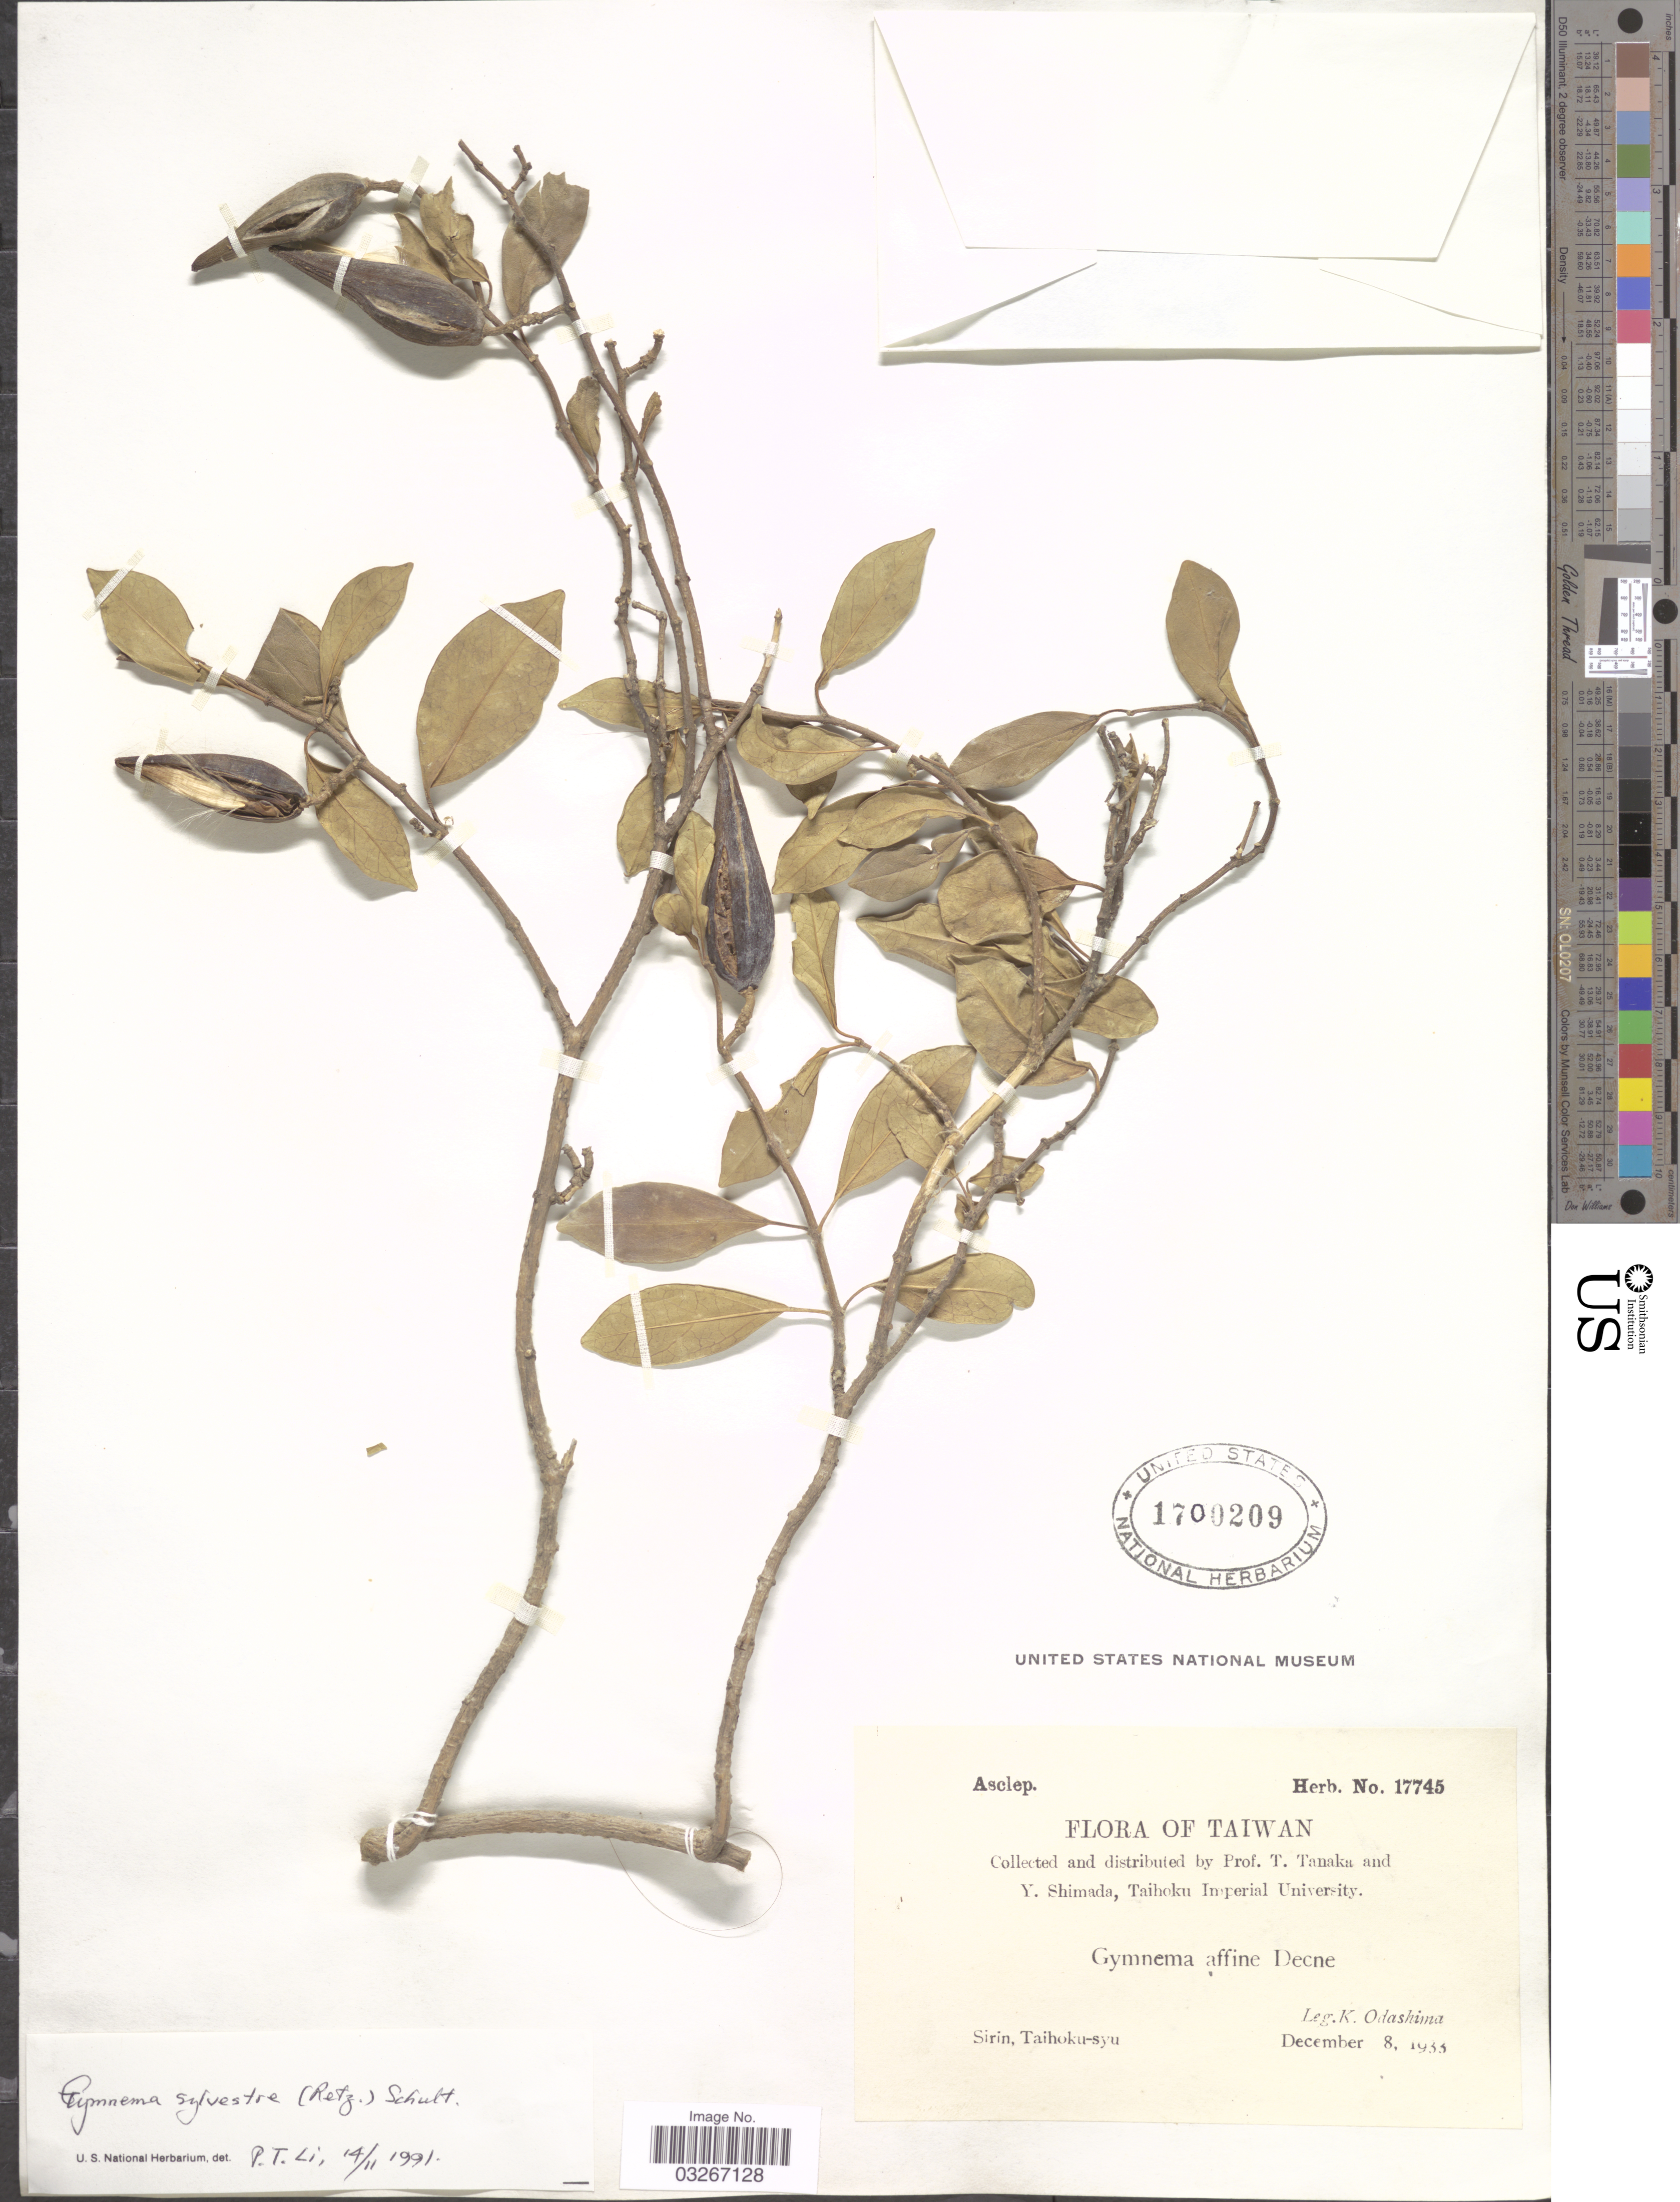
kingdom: Plantae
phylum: Tracheophyta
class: Magnoliopsida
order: Gentianales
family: Apocynaceae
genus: Gymnema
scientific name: Gymnema sylvestre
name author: (Retz.) R. Br. ex Schult. in Roem. & Schult.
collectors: K. Odashima, T. Tanaka & Y. Shimada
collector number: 17745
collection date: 1933-12-08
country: Taiwan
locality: Sirin, Taihoku-syu.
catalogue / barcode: US 1700209